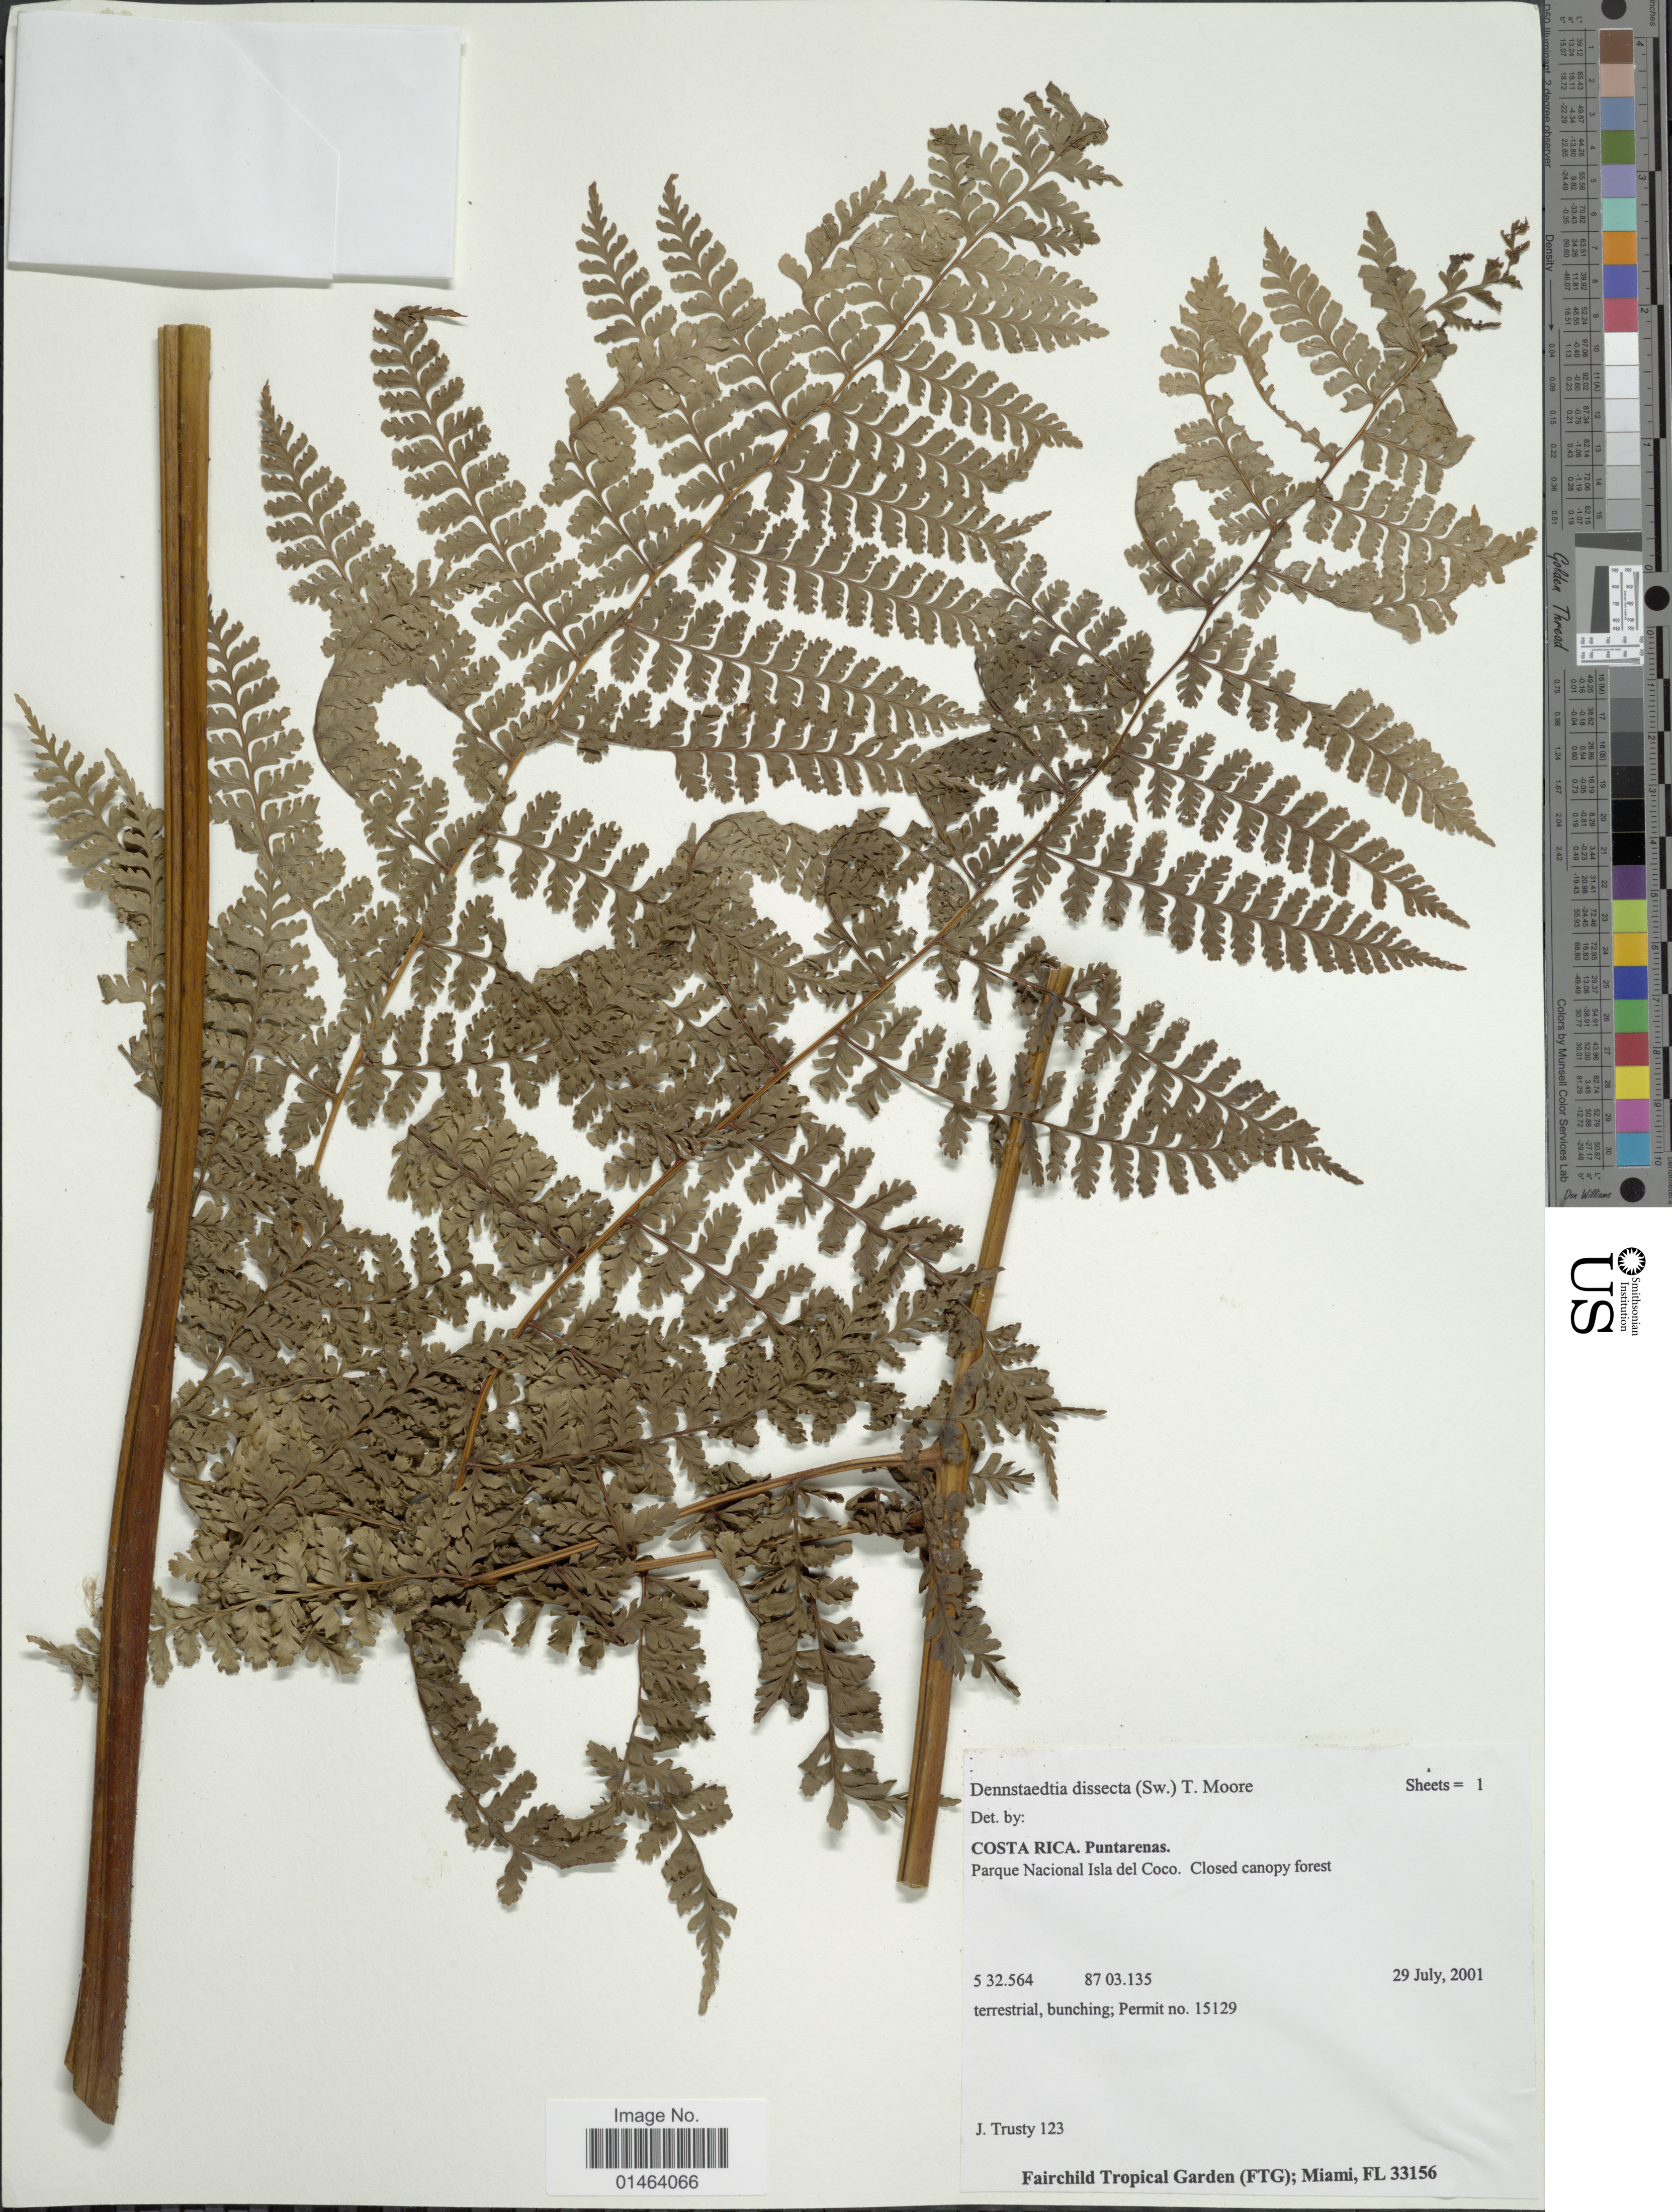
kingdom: Plantae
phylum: Tracheophyta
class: Polypodiopsida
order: Polypodiales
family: Dennstaedtiaceae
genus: Dennstaedtia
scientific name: Dennstaedtia dissecta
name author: (Sw.) T. Moore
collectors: J. Trusty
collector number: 123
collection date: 2001-07-29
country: Costa Rica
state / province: Puntarenas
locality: Costa Rica, Puntarenas, Parque Nacional Isla del Coco. Closed canopy forest.